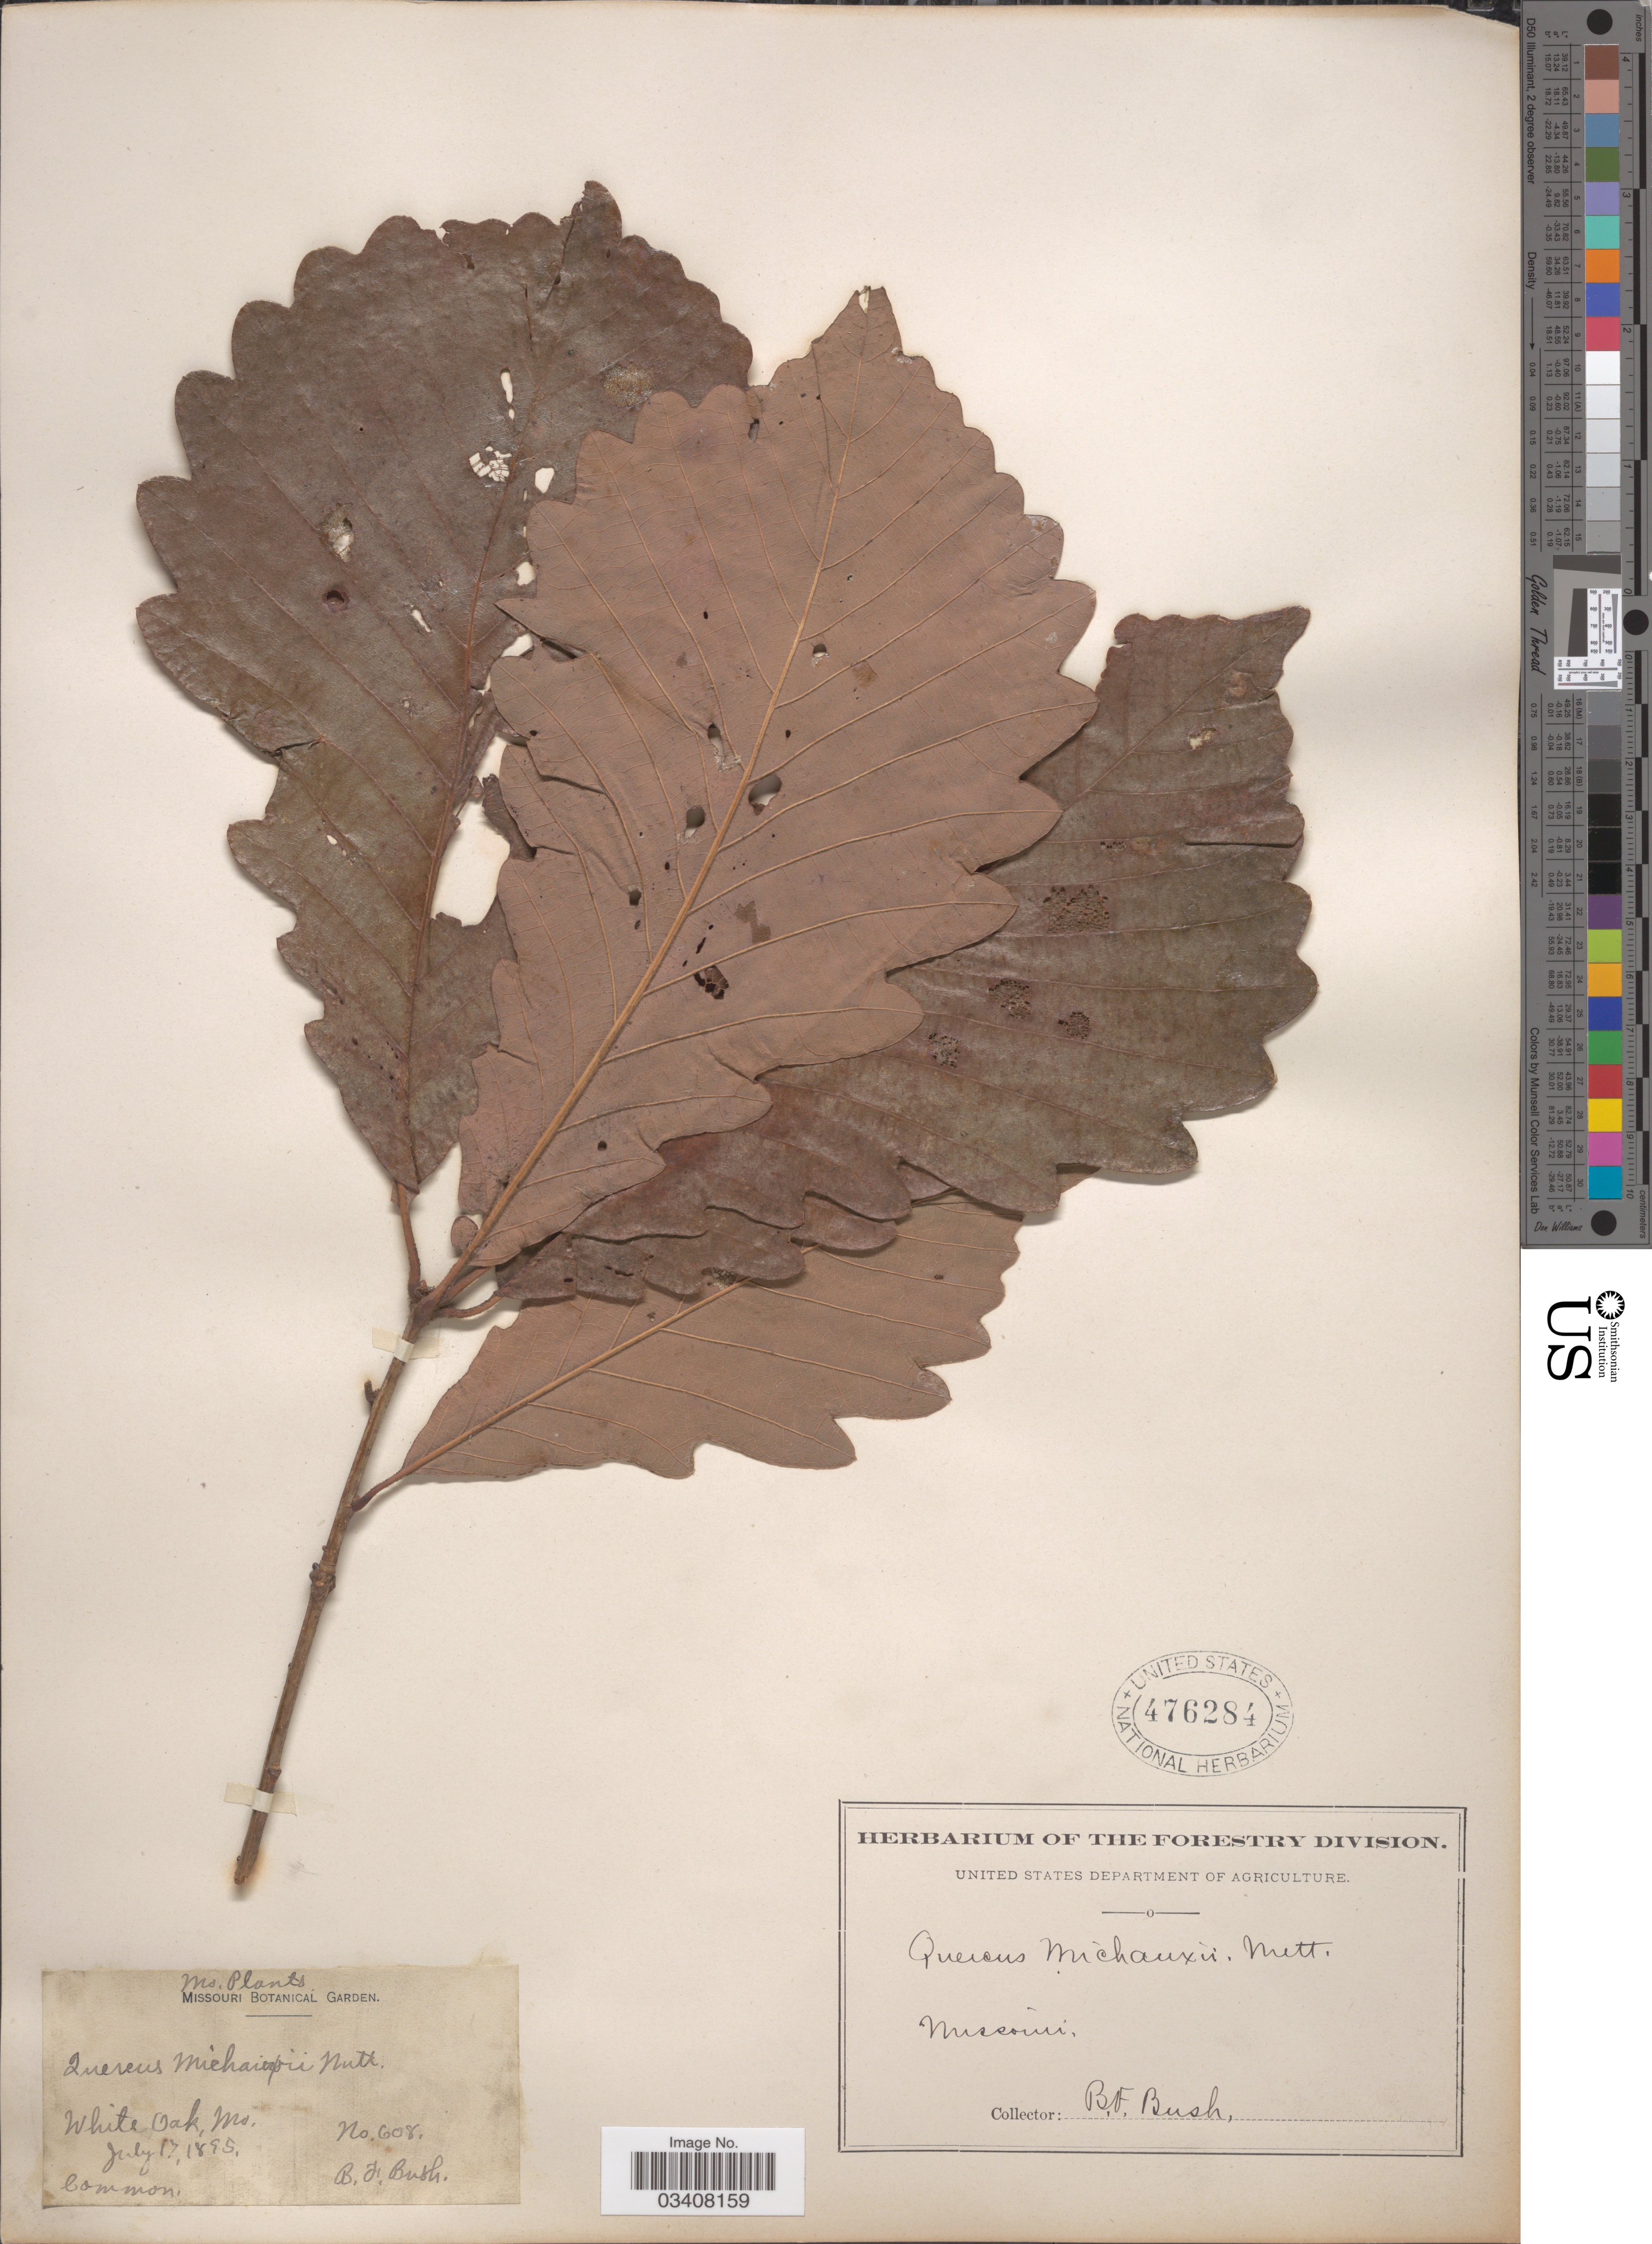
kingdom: Plantae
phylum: Tracheophyta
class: Magnoliopsida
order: Fagales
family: Fagaceae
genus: Quercus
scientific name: Quercus prinus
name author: L.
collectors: B. F. Bush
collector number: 608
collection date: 1895-07-17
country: United States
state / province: Missouri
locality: White Oak.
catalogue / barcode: US 476284